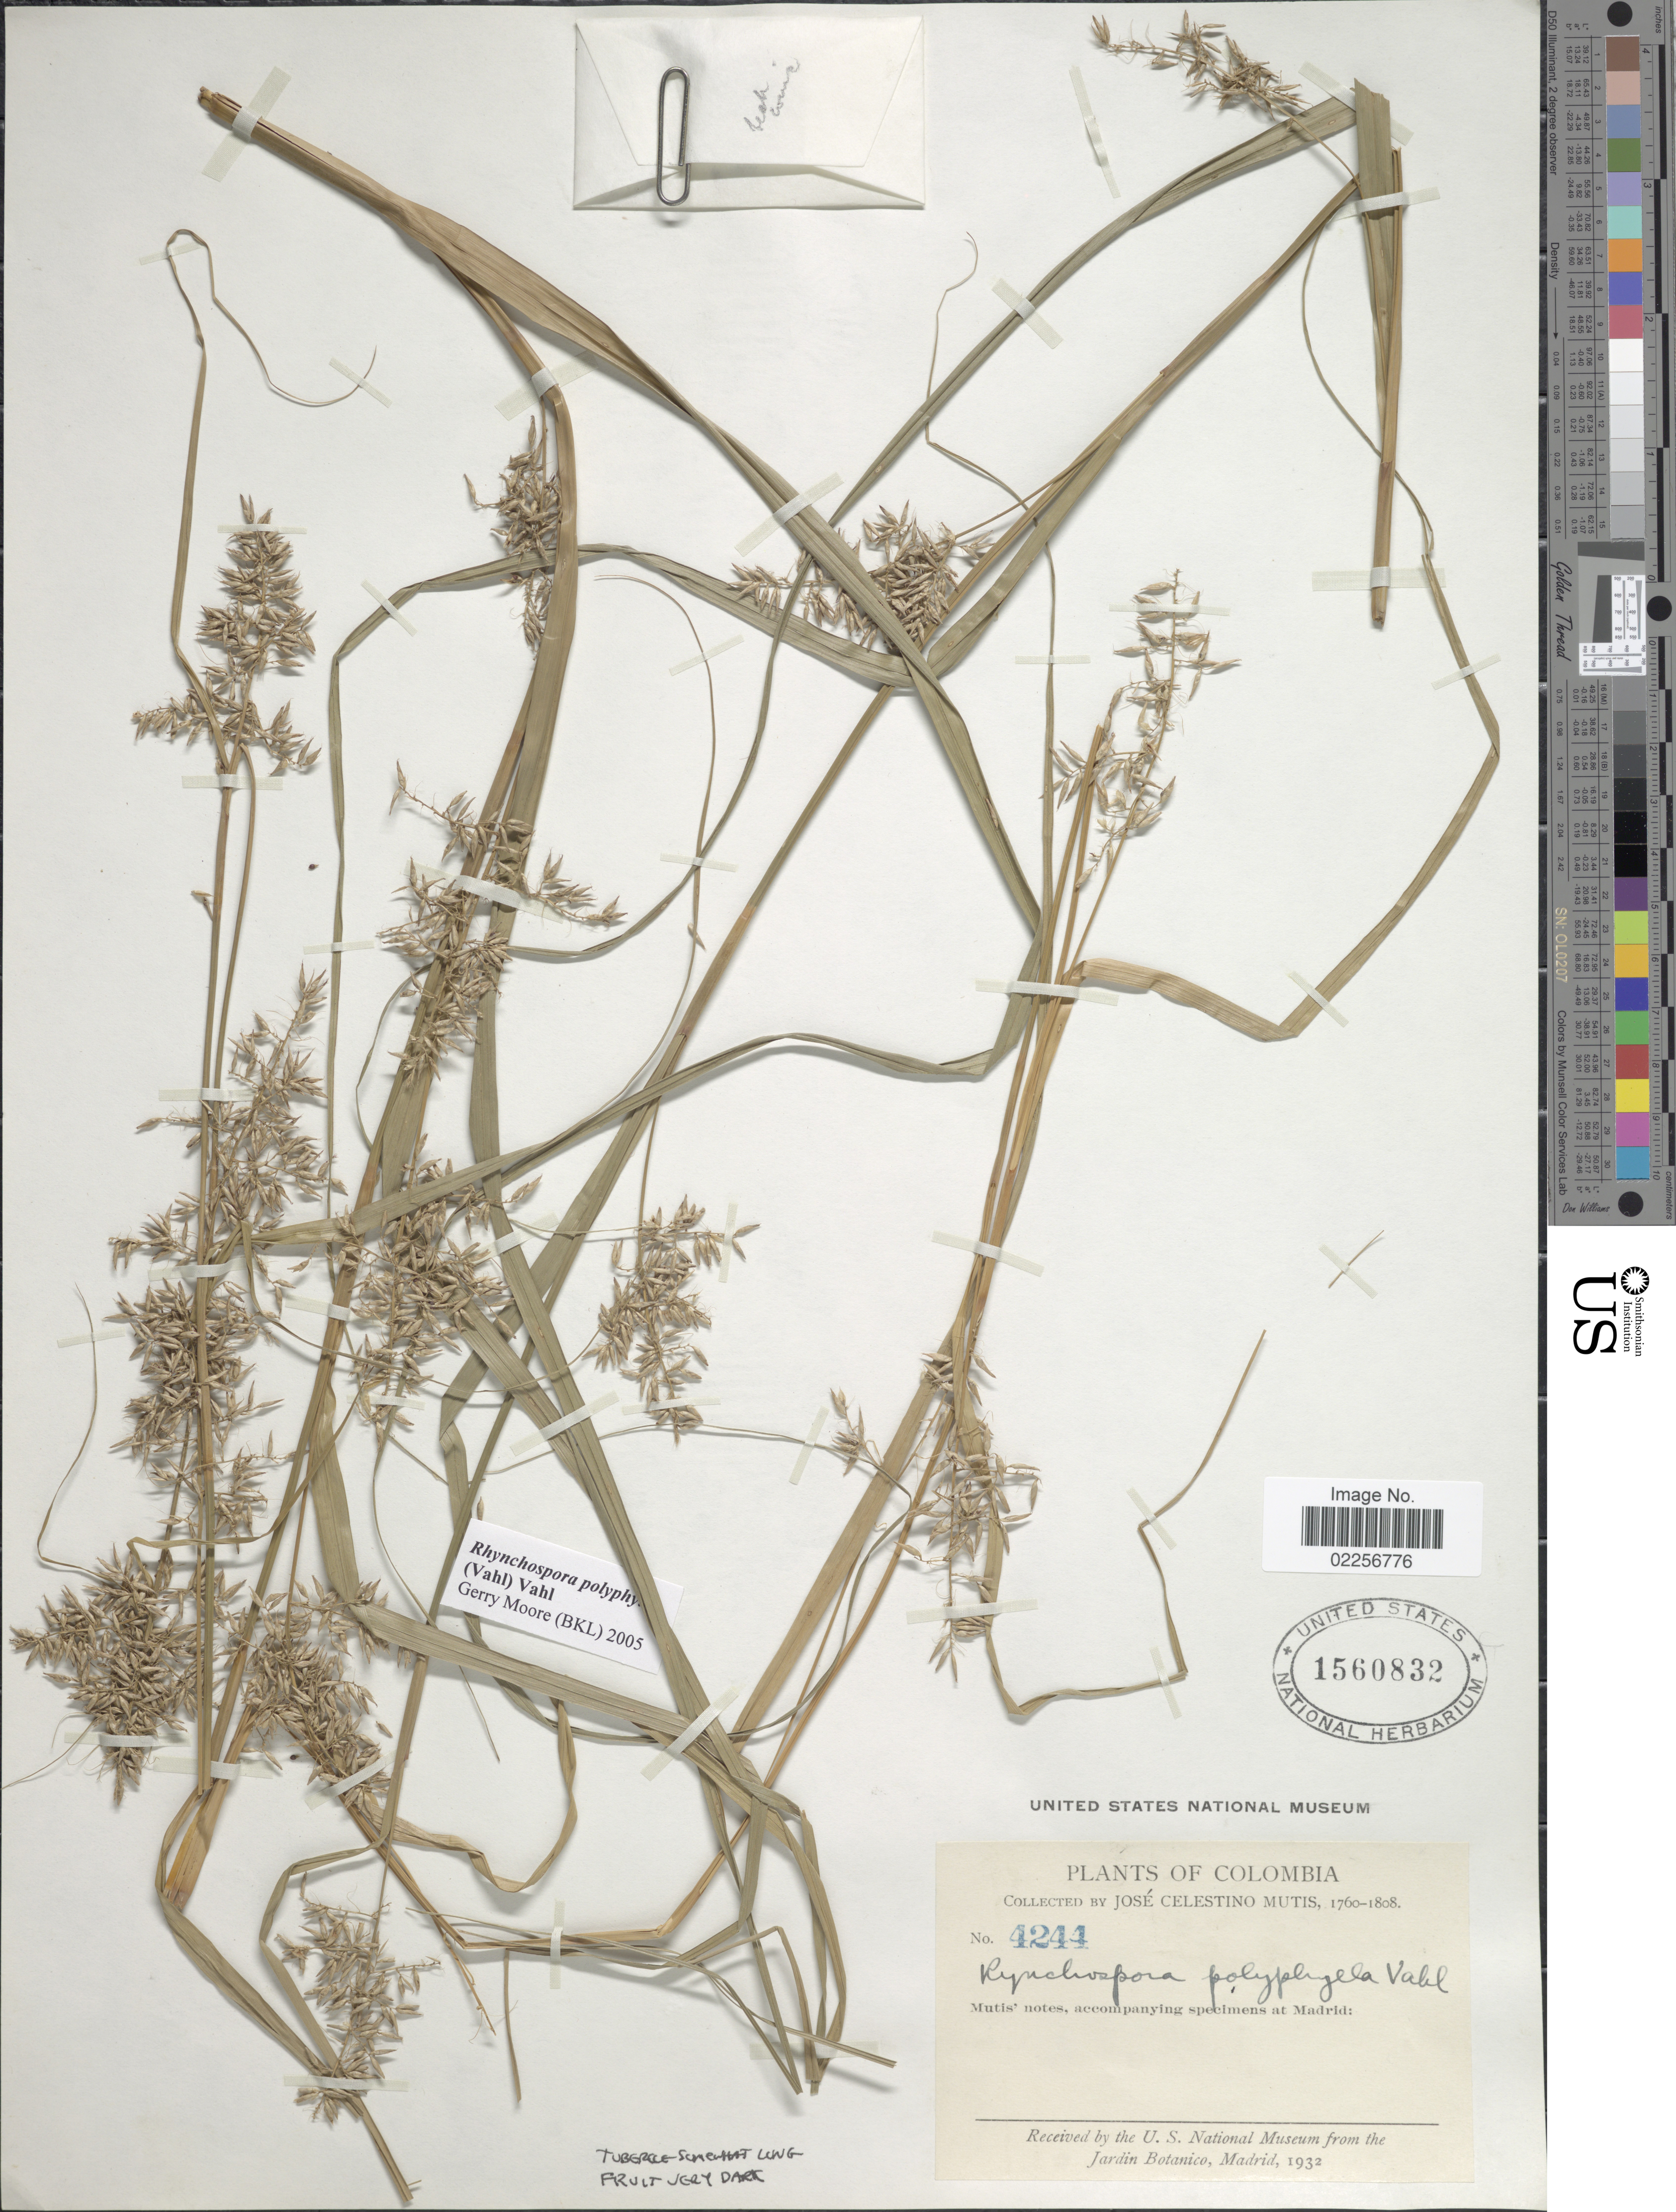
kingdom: Plantae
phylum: Tracheophyta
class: Liliopsida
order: Poales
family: Cyperaceae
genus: Rhynchospora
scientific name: Rhynchospora polyphylla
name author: (Vahl) Vahl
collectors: J. C. B. Mutis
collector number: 4244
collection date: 1760/1808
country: Colombia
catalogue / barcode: US 1560832